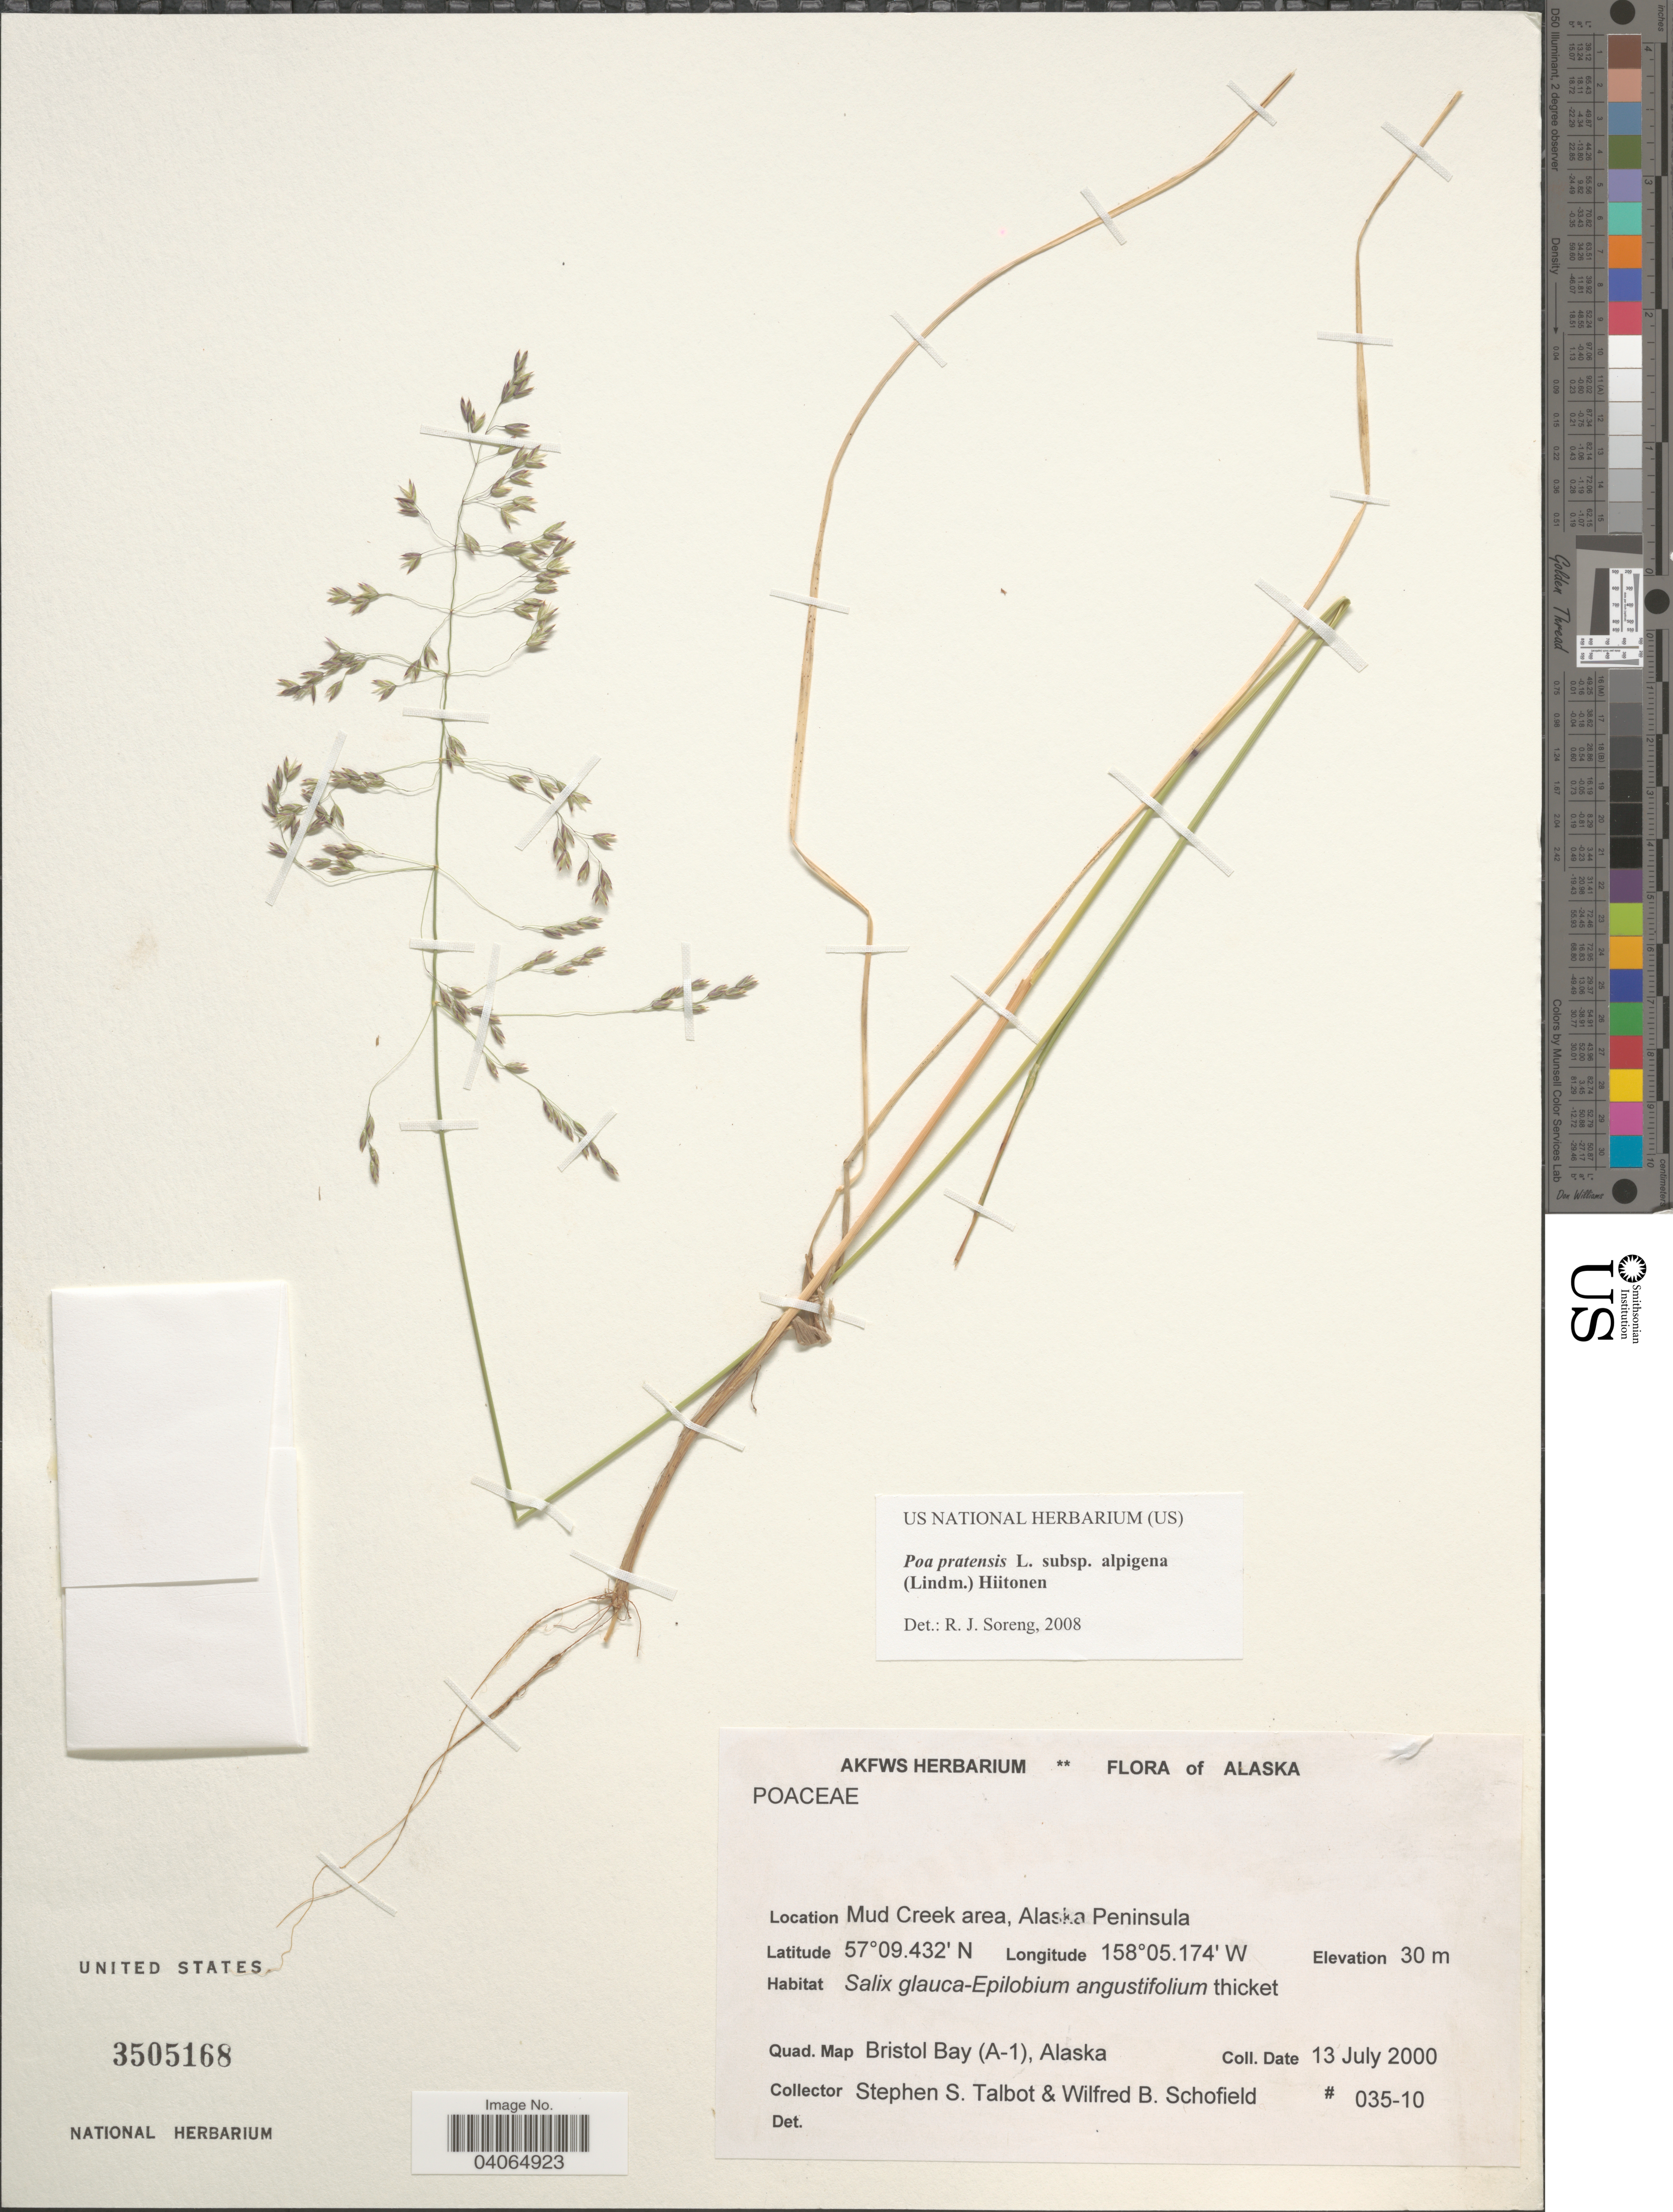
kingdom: Plantae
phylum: Tracheophyta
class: Liliopsida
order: Poales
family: Poaceae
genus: Poa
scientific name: Poa pratensis subsp. alpigena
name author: (Lindm.) Hiitonen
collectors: S. S. Talbot & W. Schofield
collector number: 035-10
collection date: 2000-07-13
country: United States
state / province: Alaska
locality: Mud Creek area, Alaska Peninsula. Quad. Map Bristol Bay (A-1).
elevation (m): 30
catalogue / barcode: US 3505168